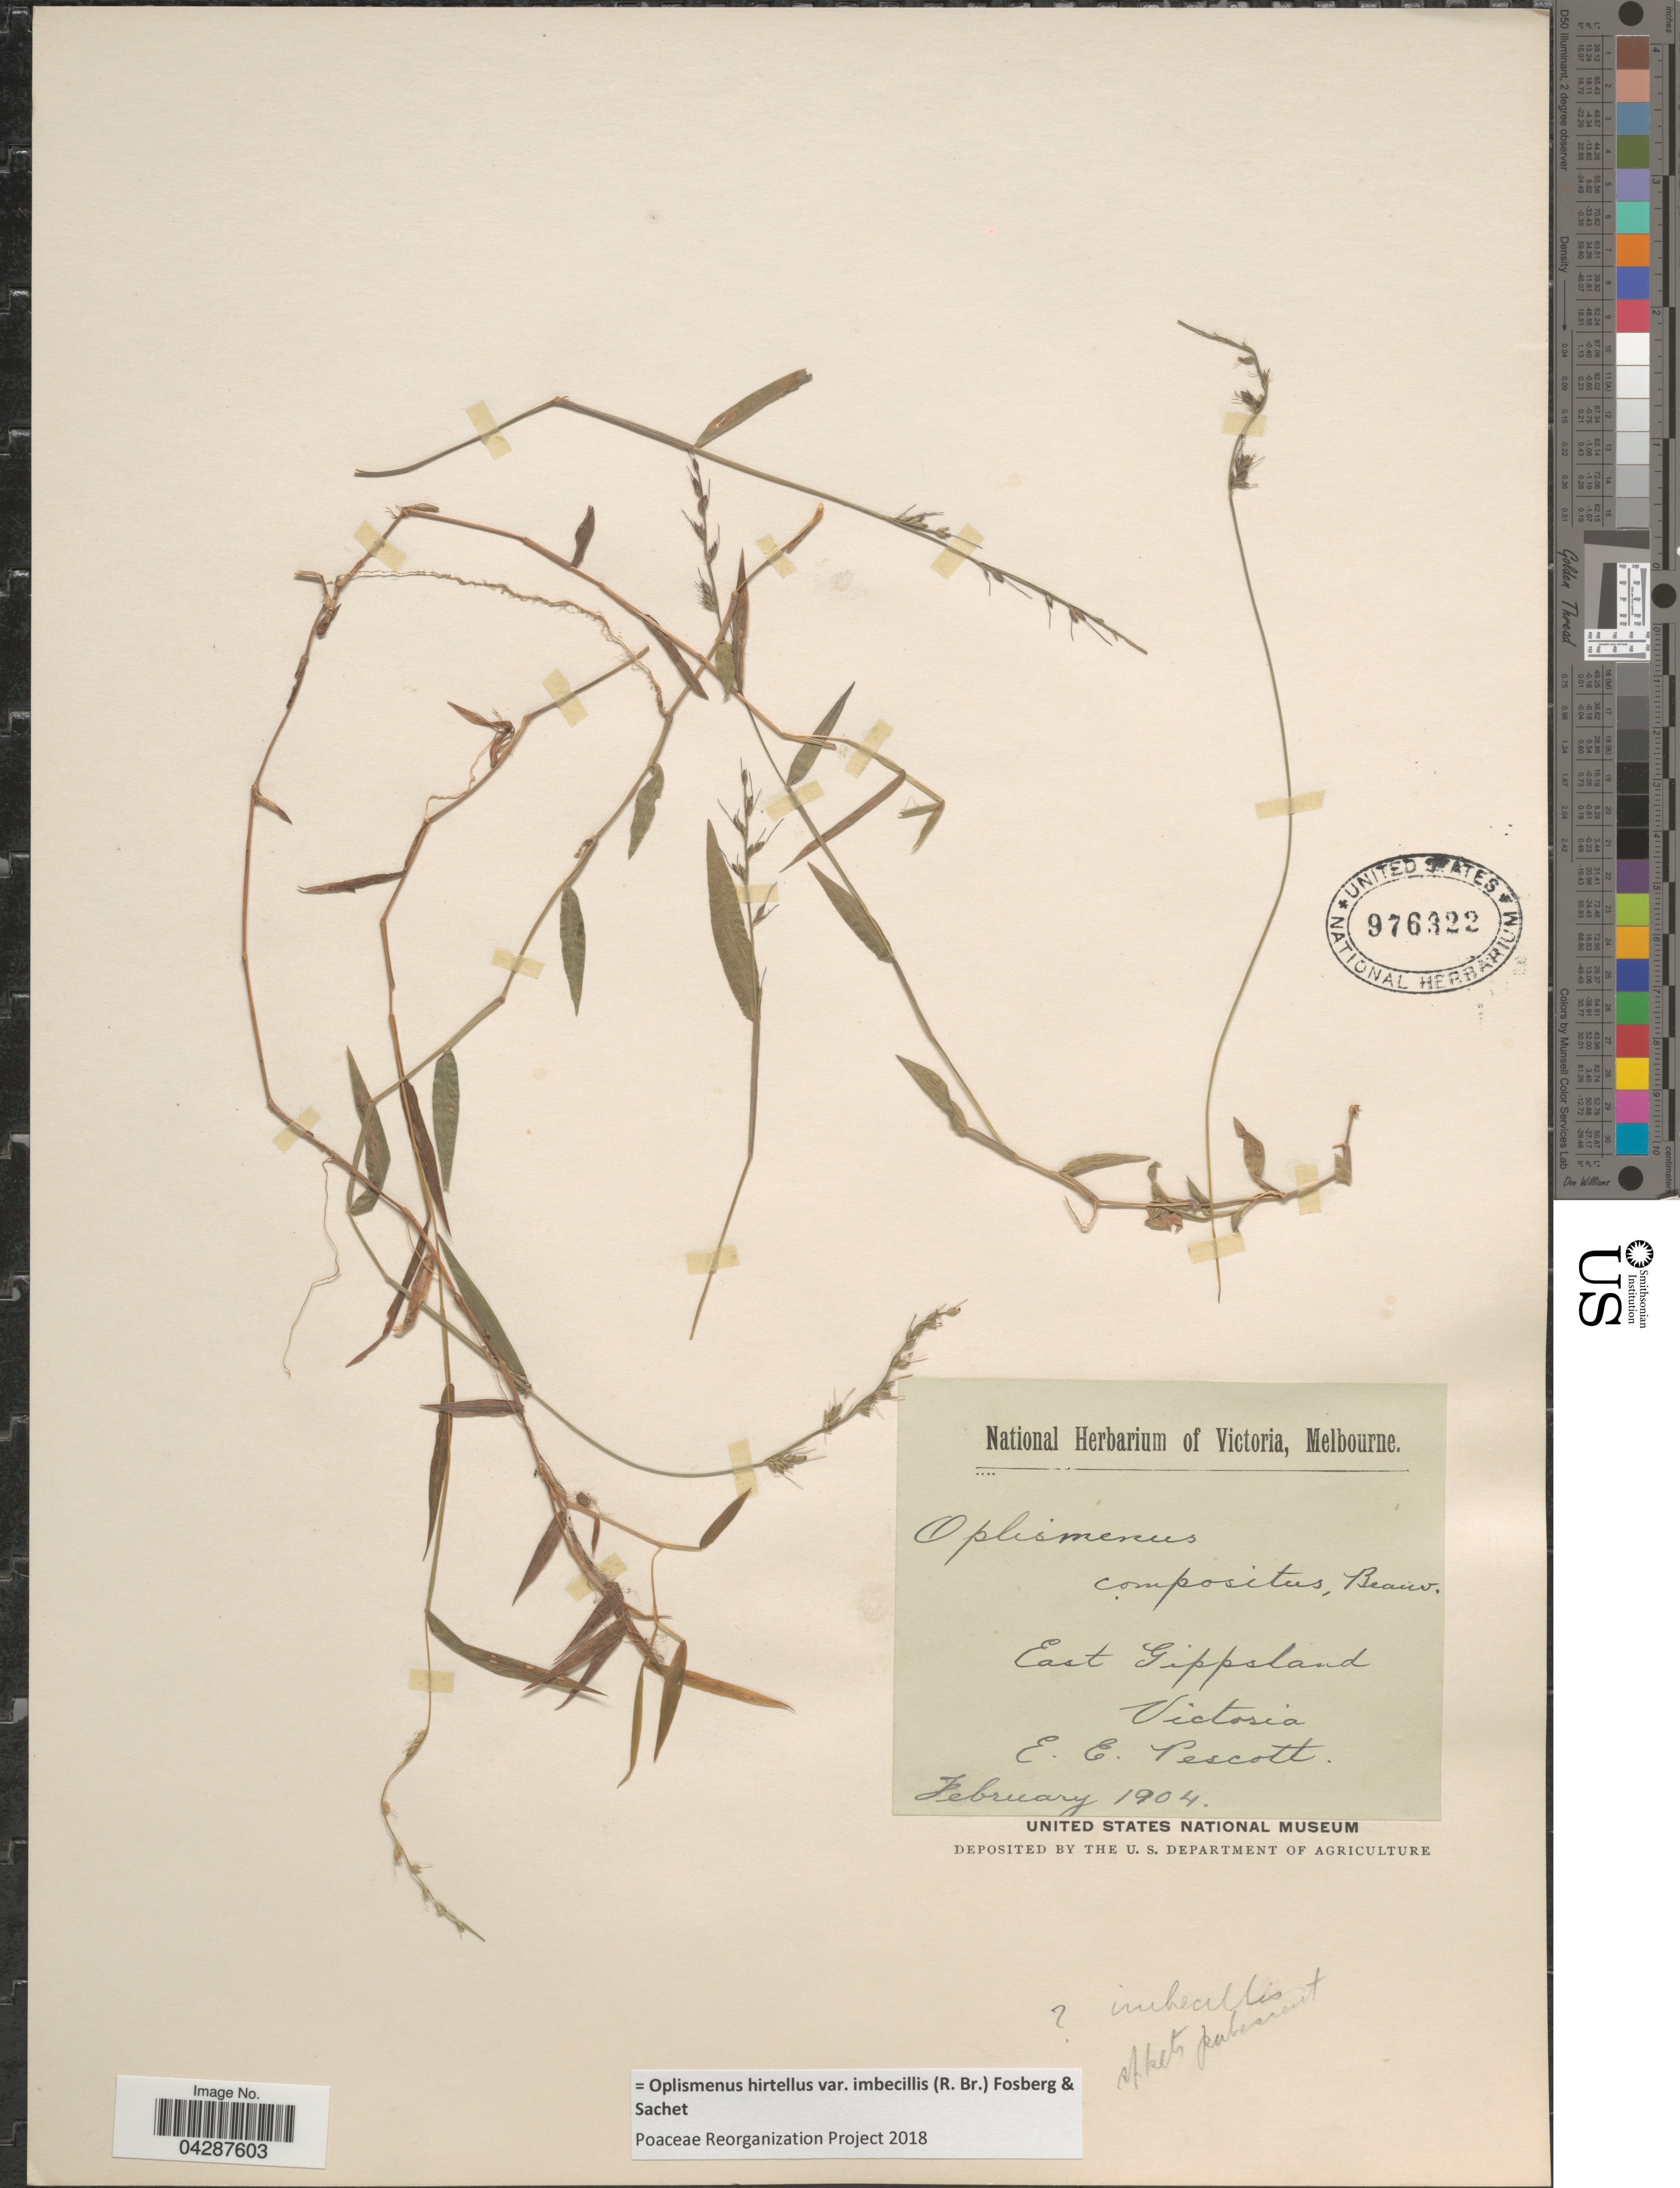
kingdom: Plantae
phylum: Tracheophyta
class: Liliopsida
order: Poales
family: Poaceae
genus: Oplismenus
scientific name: Oplismenus hirtellus var. imbecillis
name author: (R. Br.) Fosberg & Sachet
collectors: E. Prescott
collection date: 1904-02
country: Australia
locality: East Gippsland.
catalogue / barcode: US 976322